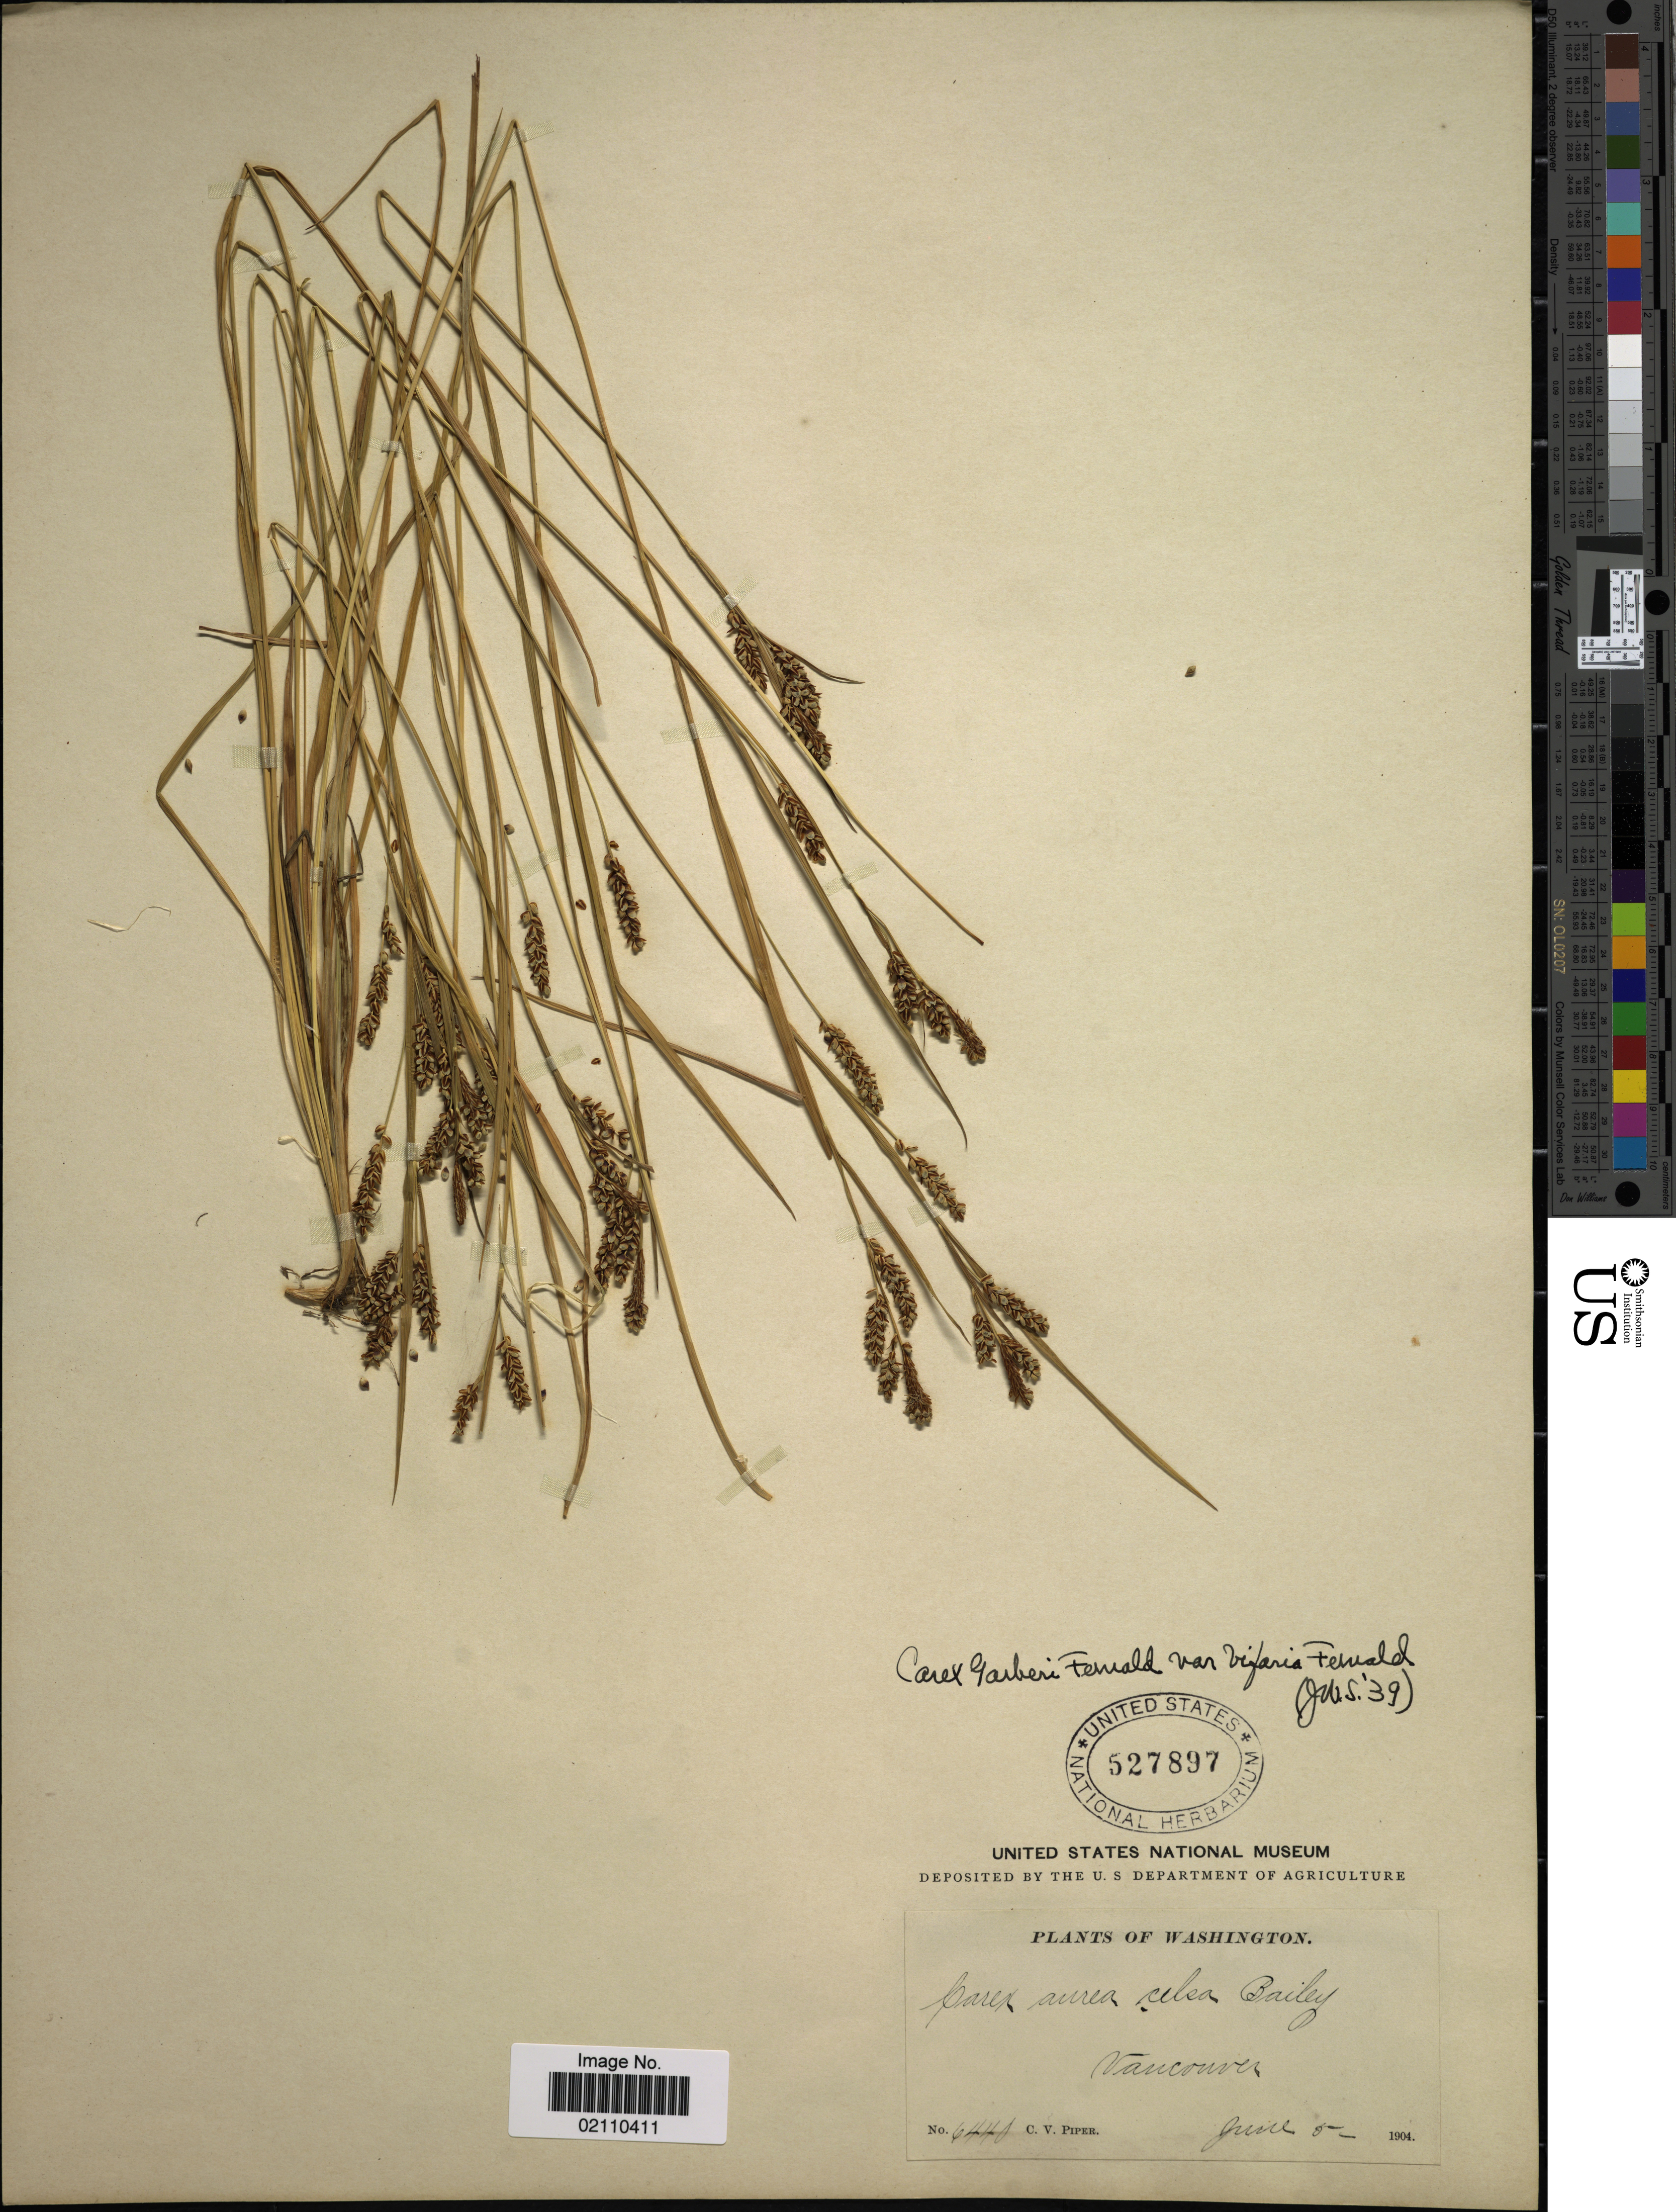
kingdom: Plantae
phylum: Tracheophyta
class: Liliopsida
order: Poales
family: Cyperaceae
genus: Carex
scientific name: Carex garberi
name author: Fernald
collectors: C. V. Piper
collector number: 6440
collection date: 1904-06-05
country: United States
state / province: Washington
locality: Vancouver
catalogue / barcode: US 527897